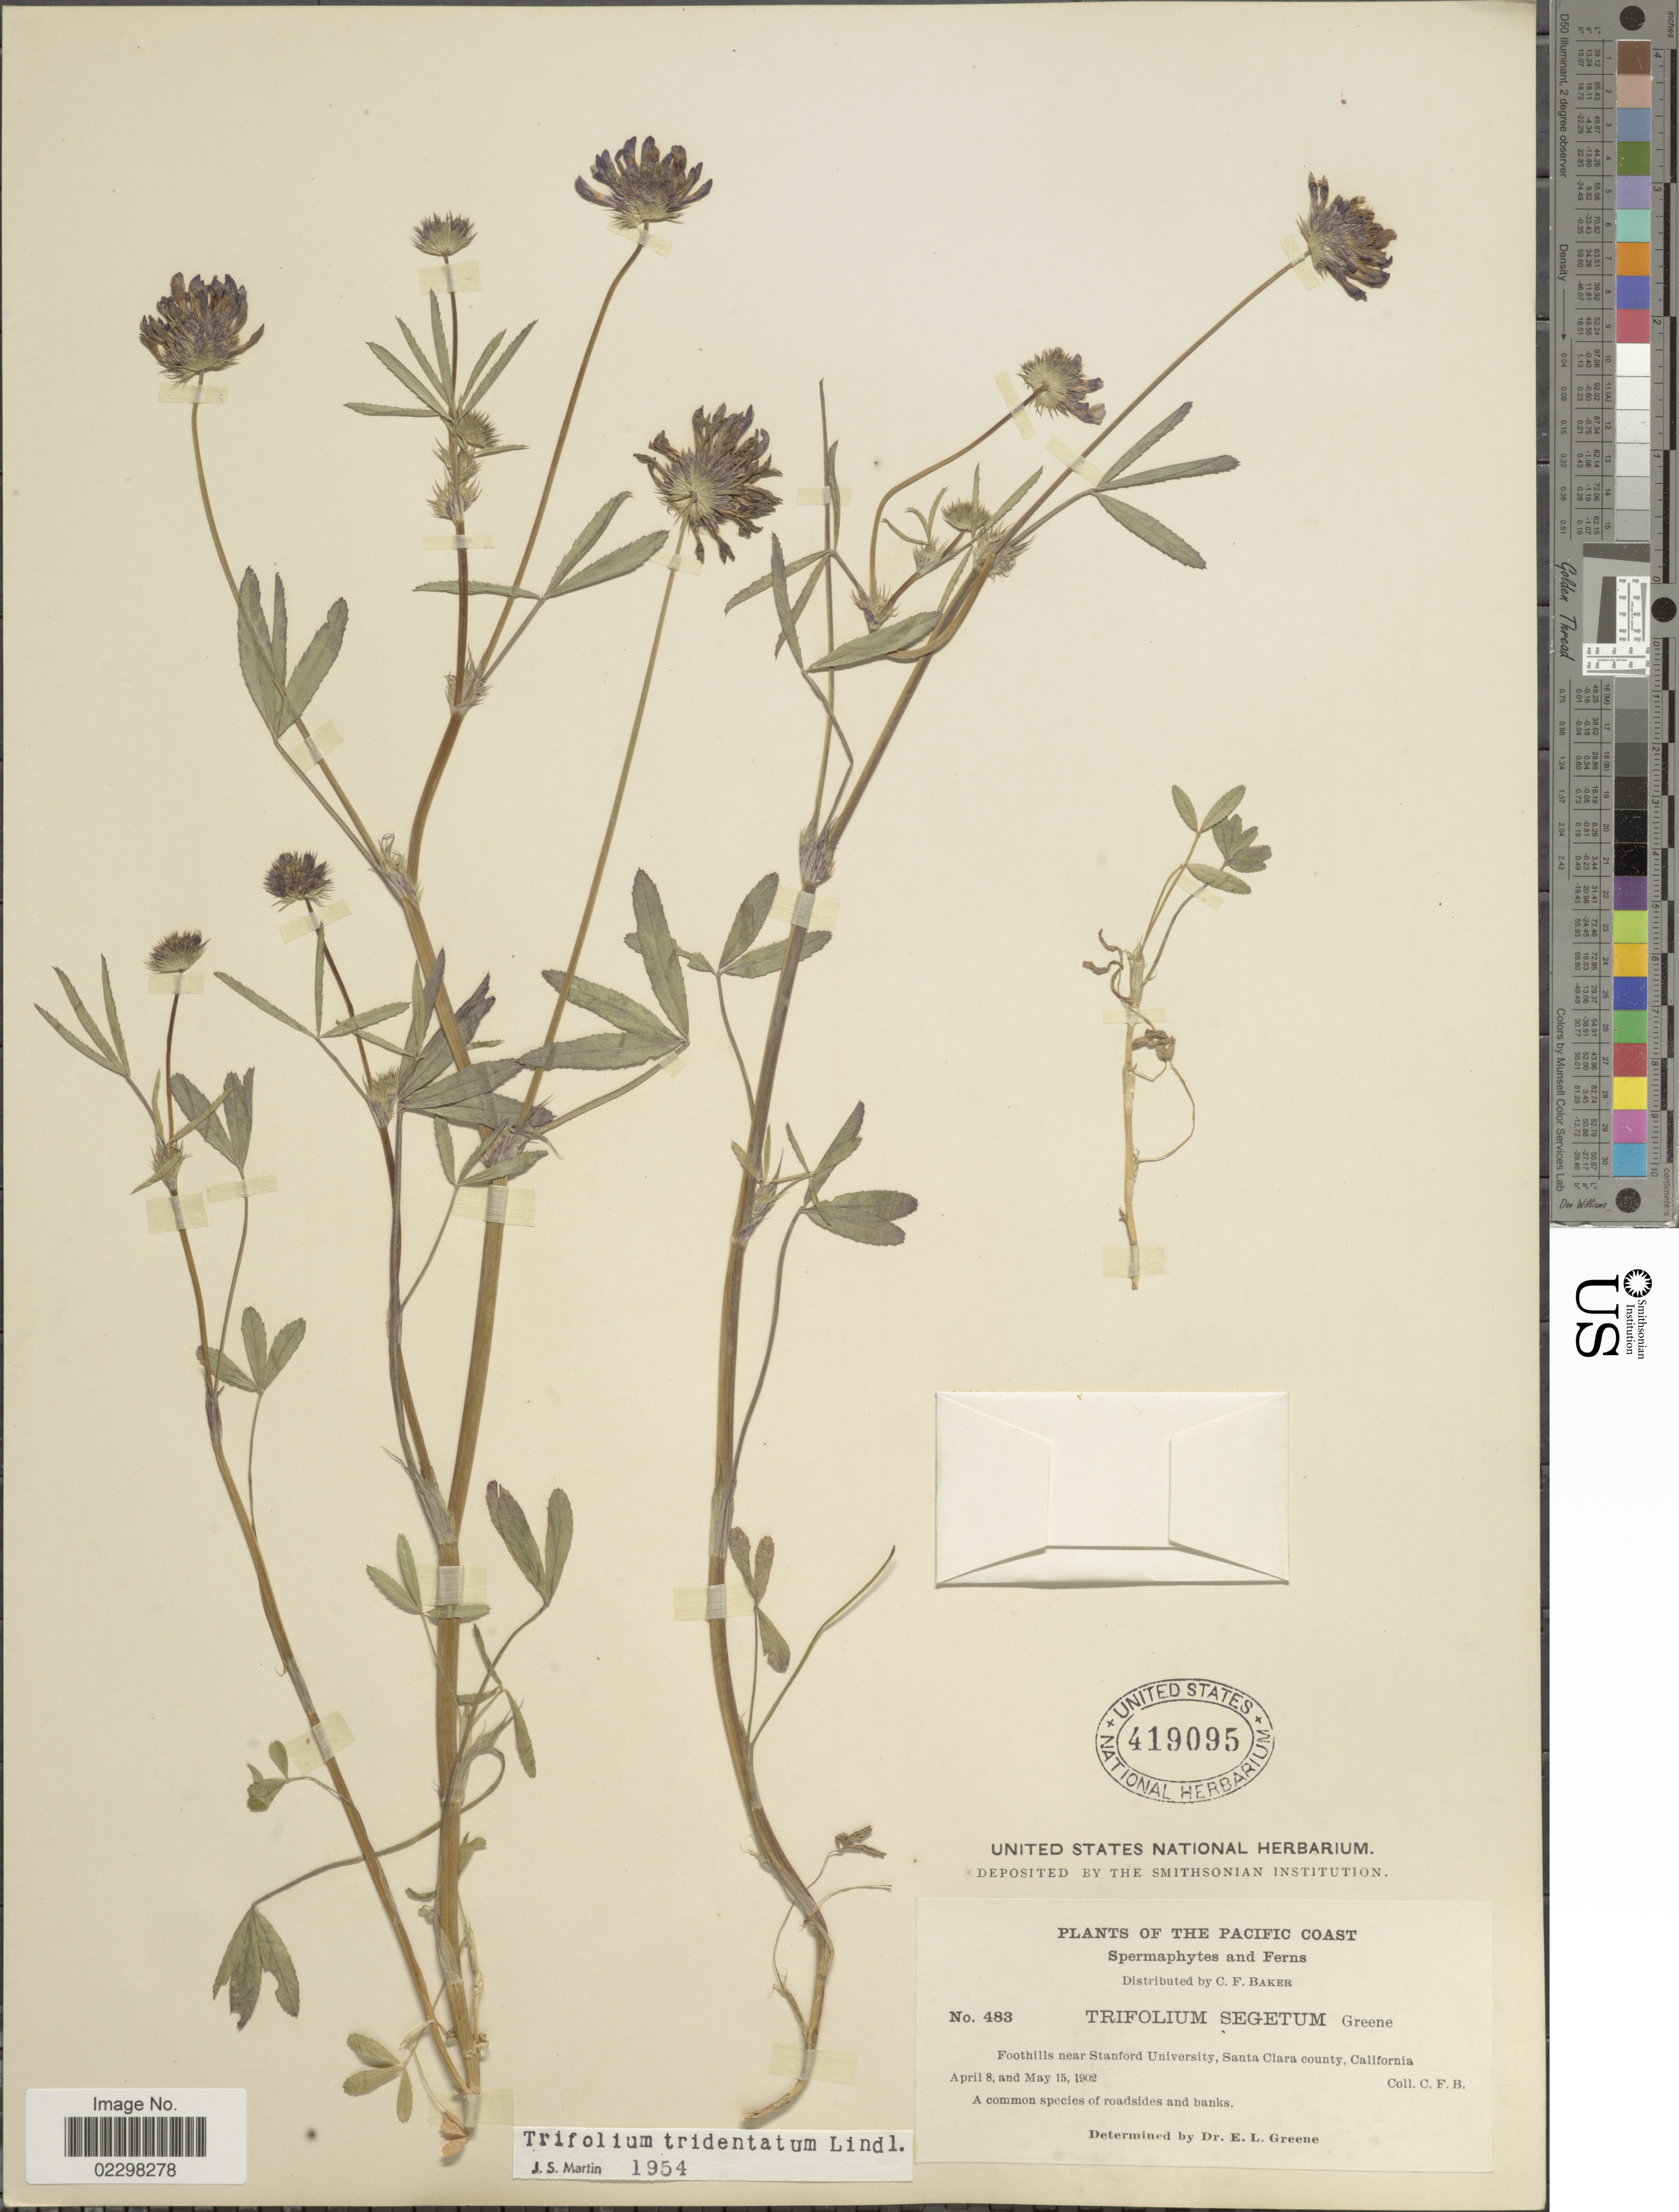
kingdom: Plantae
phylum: Tracheophyta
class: Magnoliopsida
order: Fabales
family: Fabaceae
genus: Trifolium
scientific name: Trifolium tridentatum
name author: Lindl.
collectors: C. F. Baker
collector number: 483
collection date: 1902-04-08/1902-05-15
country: United States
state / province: California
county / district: Santa Clara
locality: Pacific Coast, Foothills near Stanford University, Santa Clara county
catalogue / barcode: US 419095